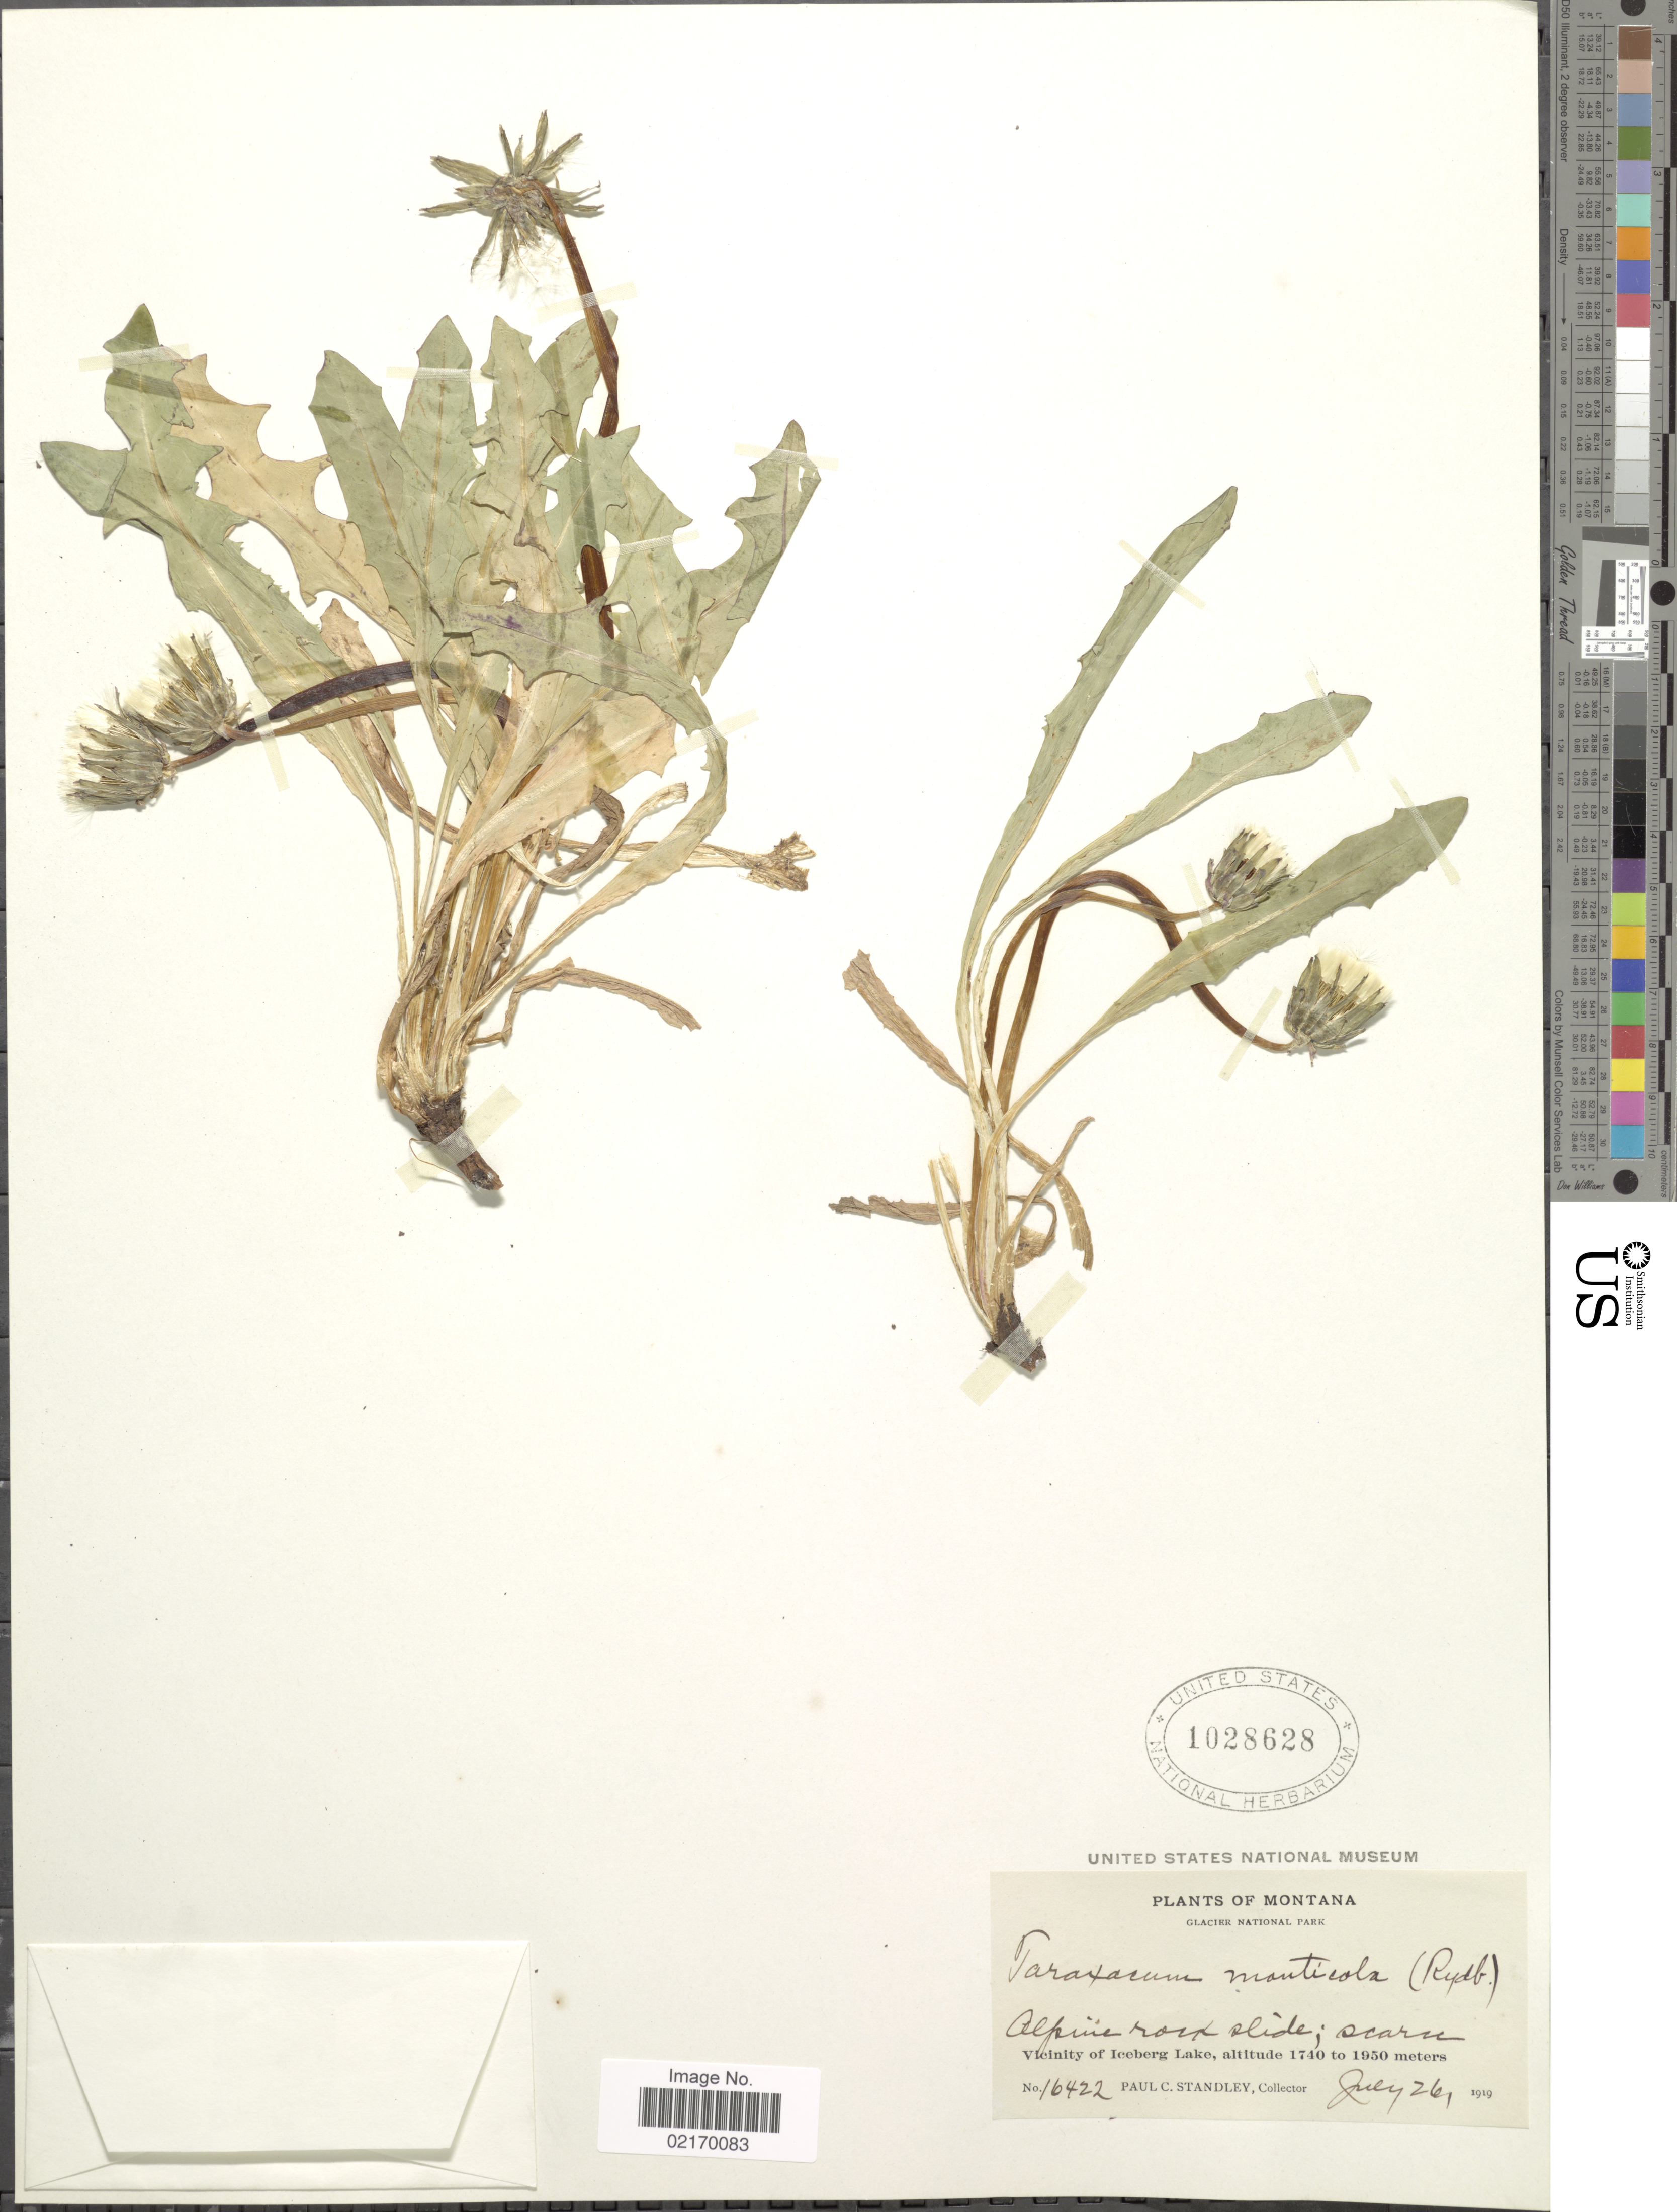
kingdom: Plantae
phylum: Tracheophyta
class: Magnoliopsida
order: Asterales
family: Asteraceae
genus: Taraxacum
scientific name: Taraxacum monticola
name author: Rydb.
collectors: P. C. Standley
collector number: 16422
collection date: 1919-07-26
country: United States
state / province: Montana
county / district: Glacier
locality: Glacier National Park, alpine rock slide, scarce, vicinity of Iceberg Lake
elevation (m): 1740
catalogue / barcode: US 1028628